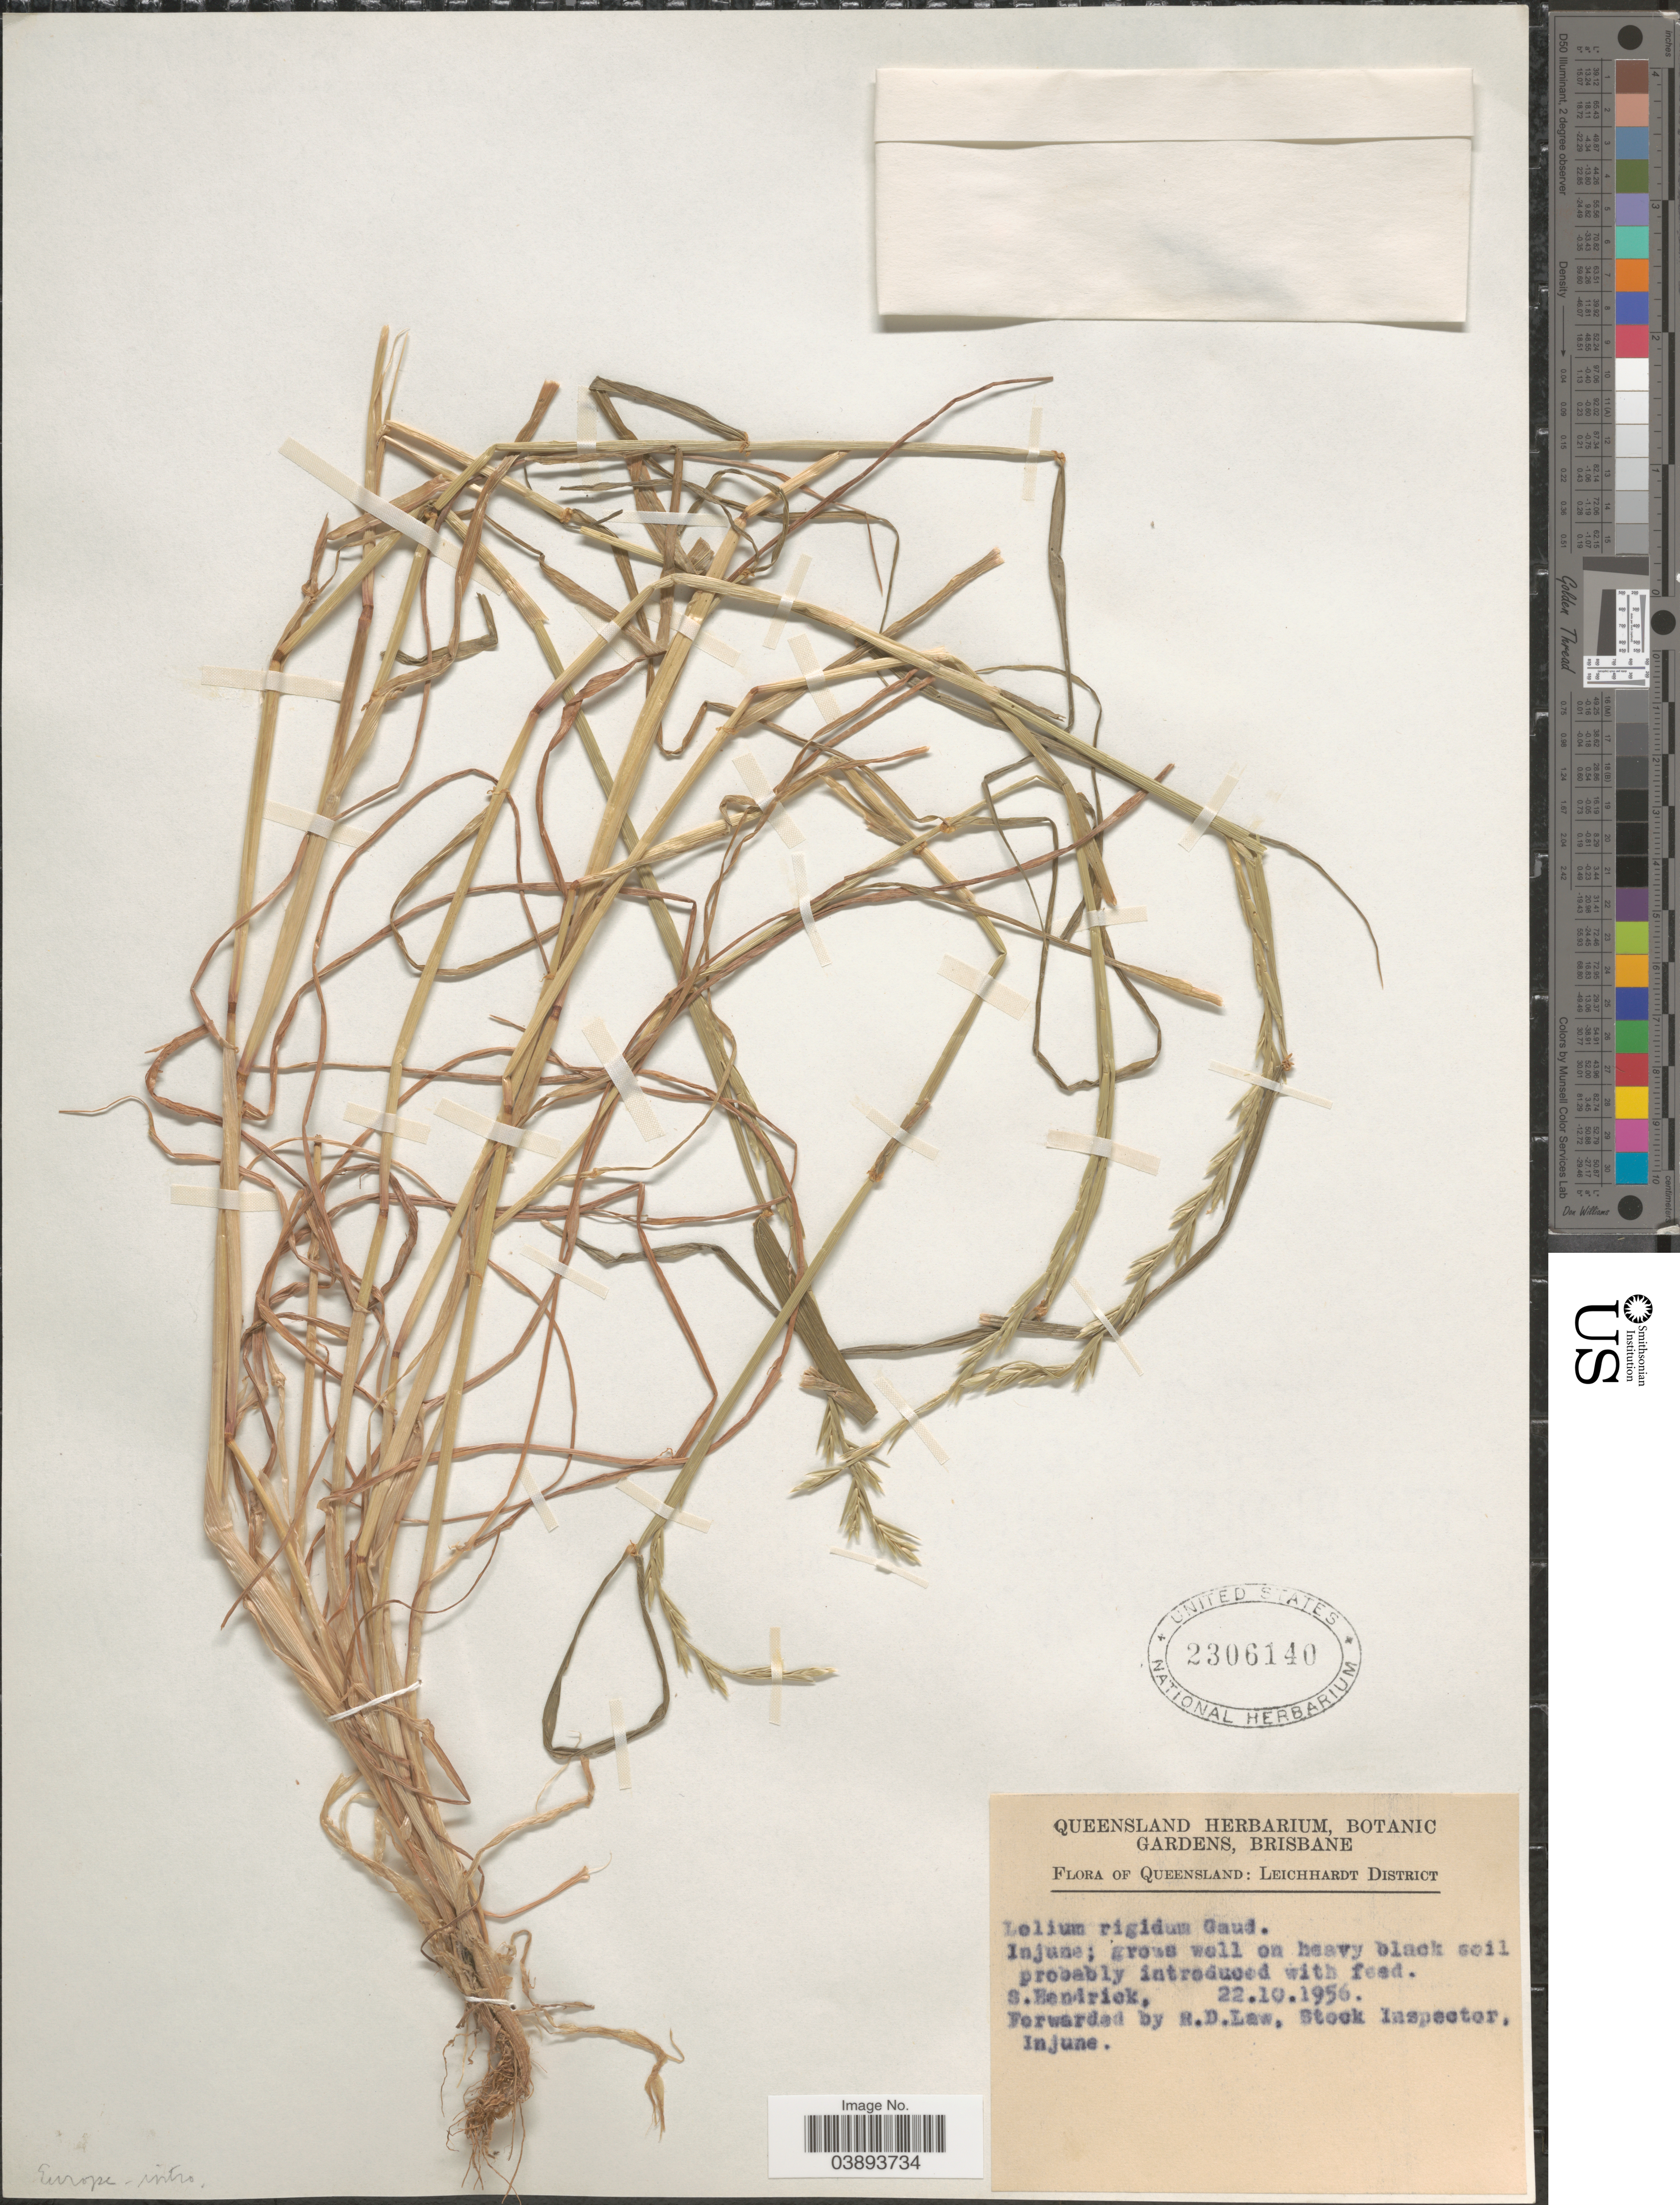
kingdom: Plantae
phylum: Tracheophyta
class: Liliopsida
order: Poales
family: Poaceae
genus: Lolium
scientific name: Lolium rigidum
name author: Gaudin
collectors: S. Hendrick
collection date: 1956-10-22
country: Australia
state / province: Queensland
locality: Leichhardt District. Injune.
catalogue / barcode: US 2306140